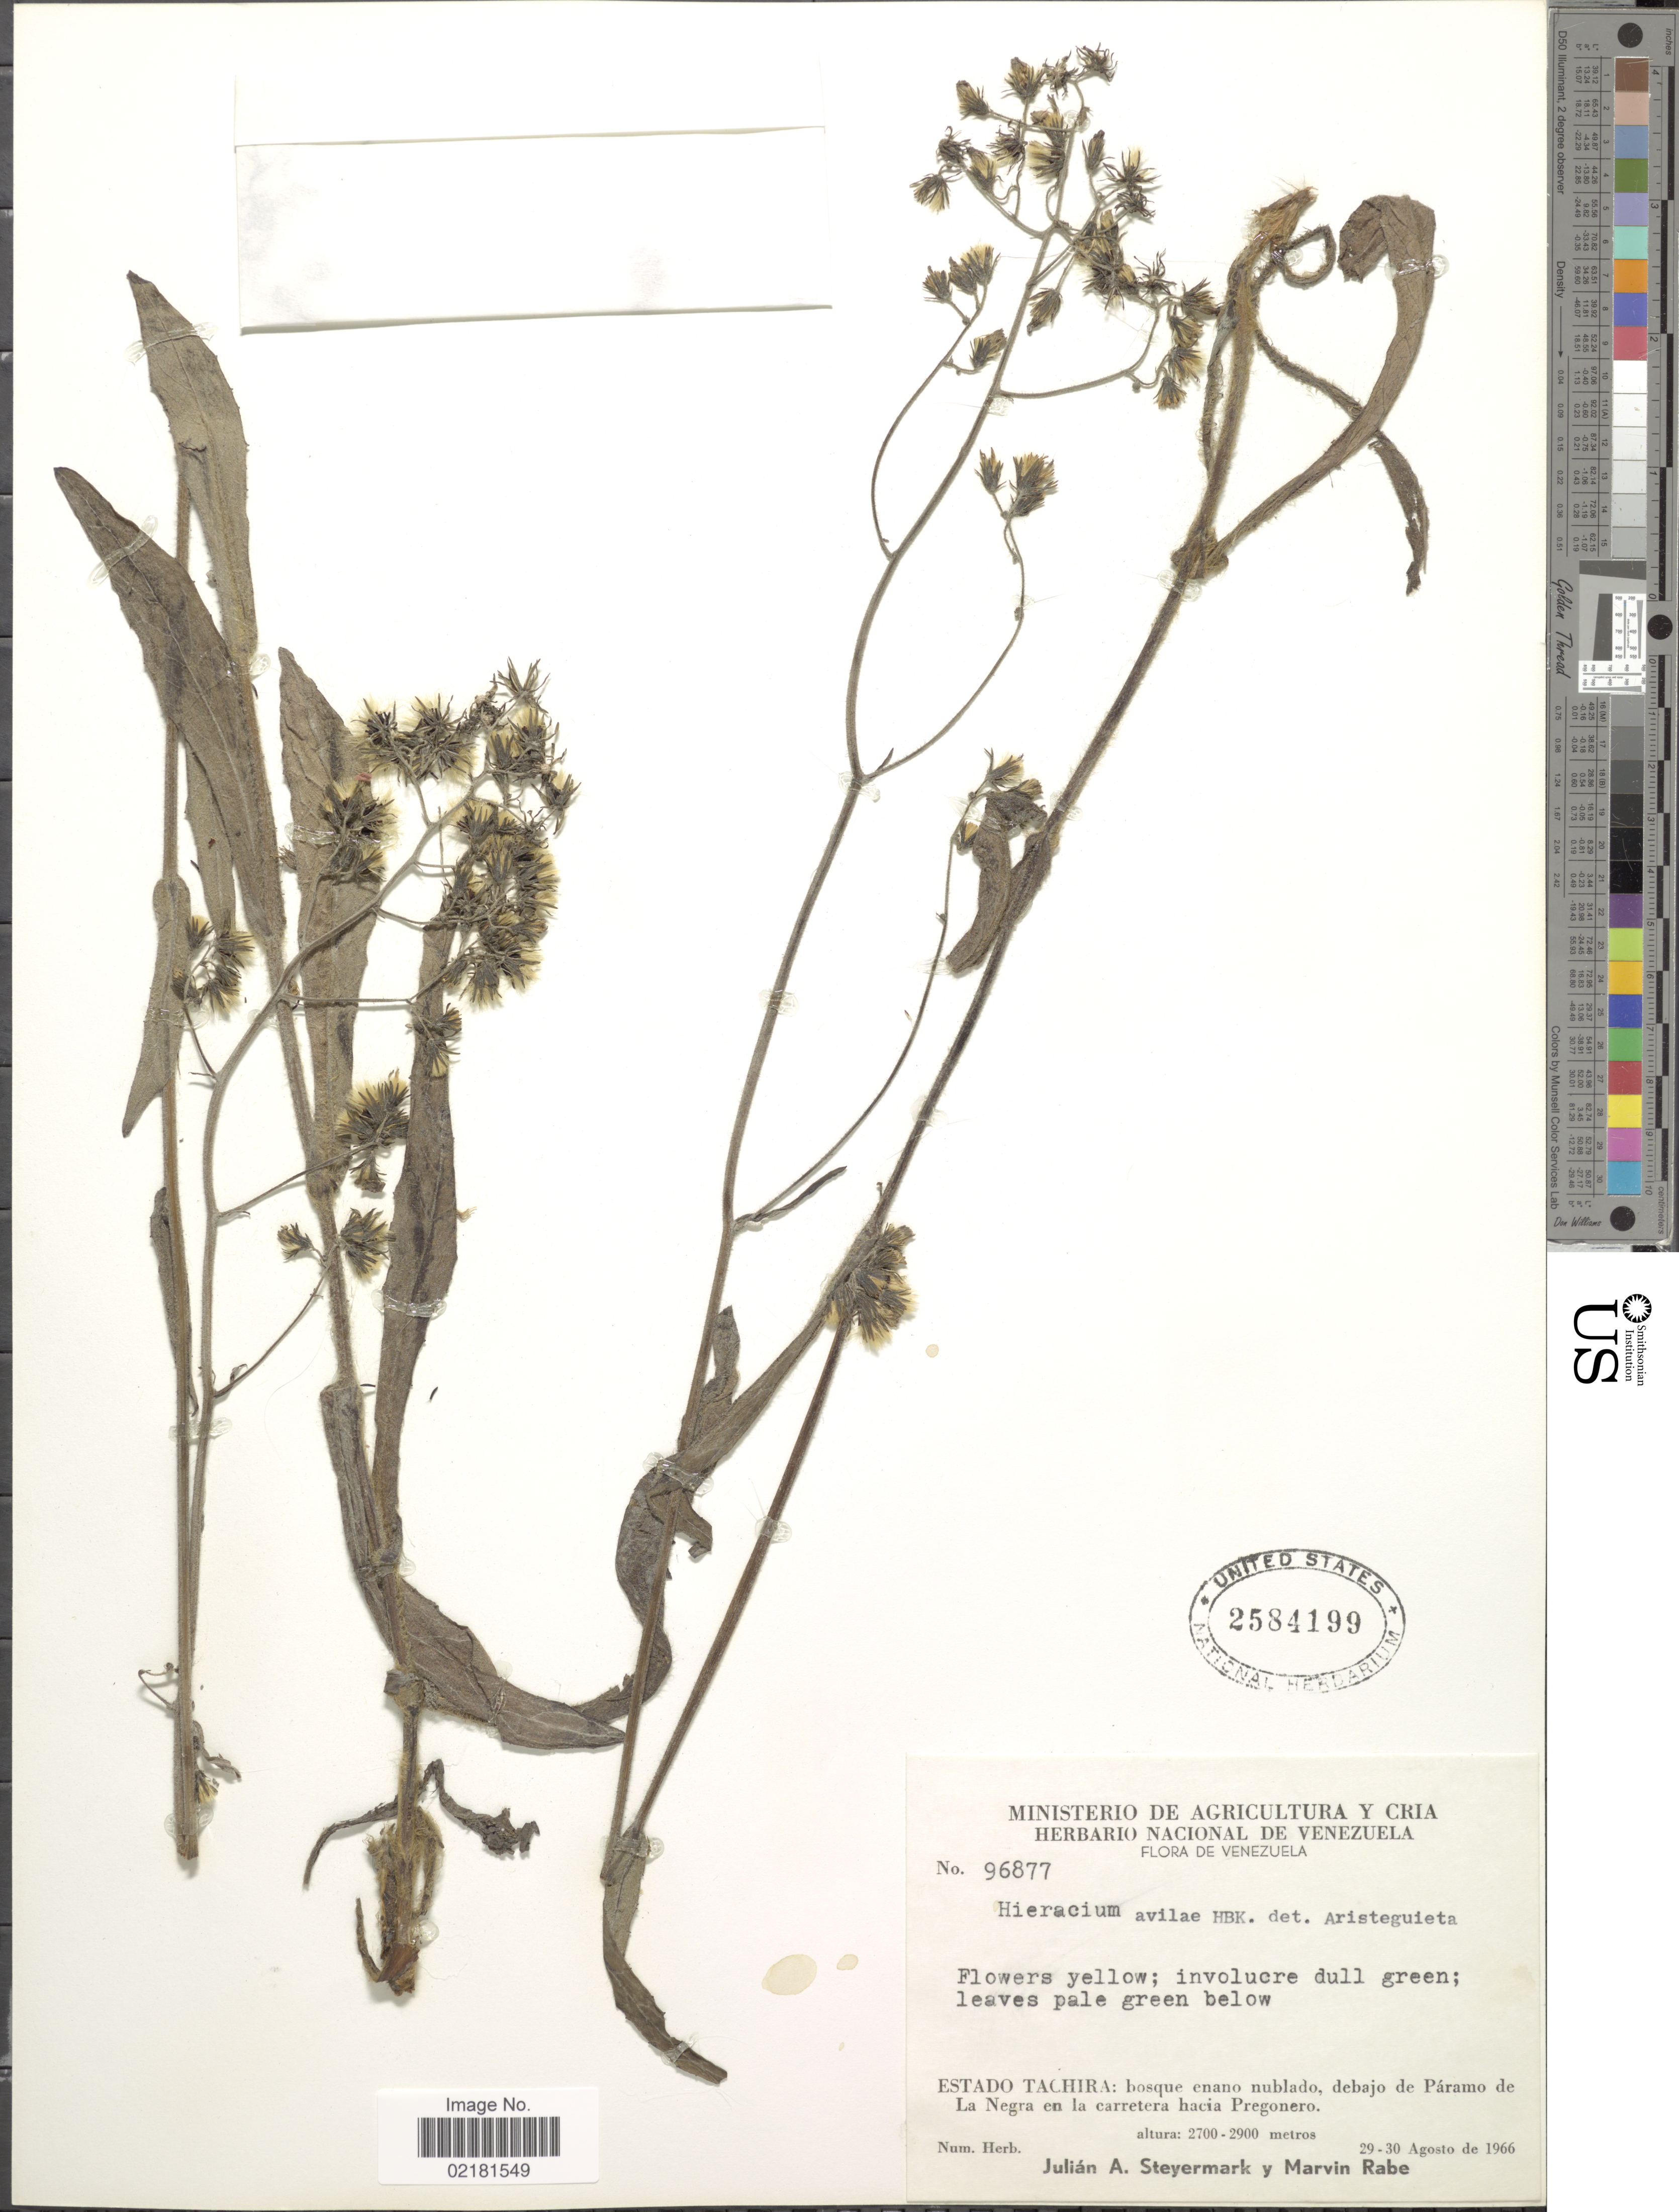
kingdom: Plantae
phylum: Tracheophyta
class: Magnoliopsida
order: Asterales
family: Asteraceae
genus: Hieracium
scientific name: Hieracium avilae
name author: Kunth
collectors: J. Steyermark & M. Rabe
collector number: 96877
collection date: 1966-08-29/1966-08-30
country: Venezuela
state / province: Tachira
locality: Bosque enano nublado, debajo de Paramo de La Negra en la carretera hacia Pregonero.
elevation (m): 2700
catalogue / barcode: US 2584199